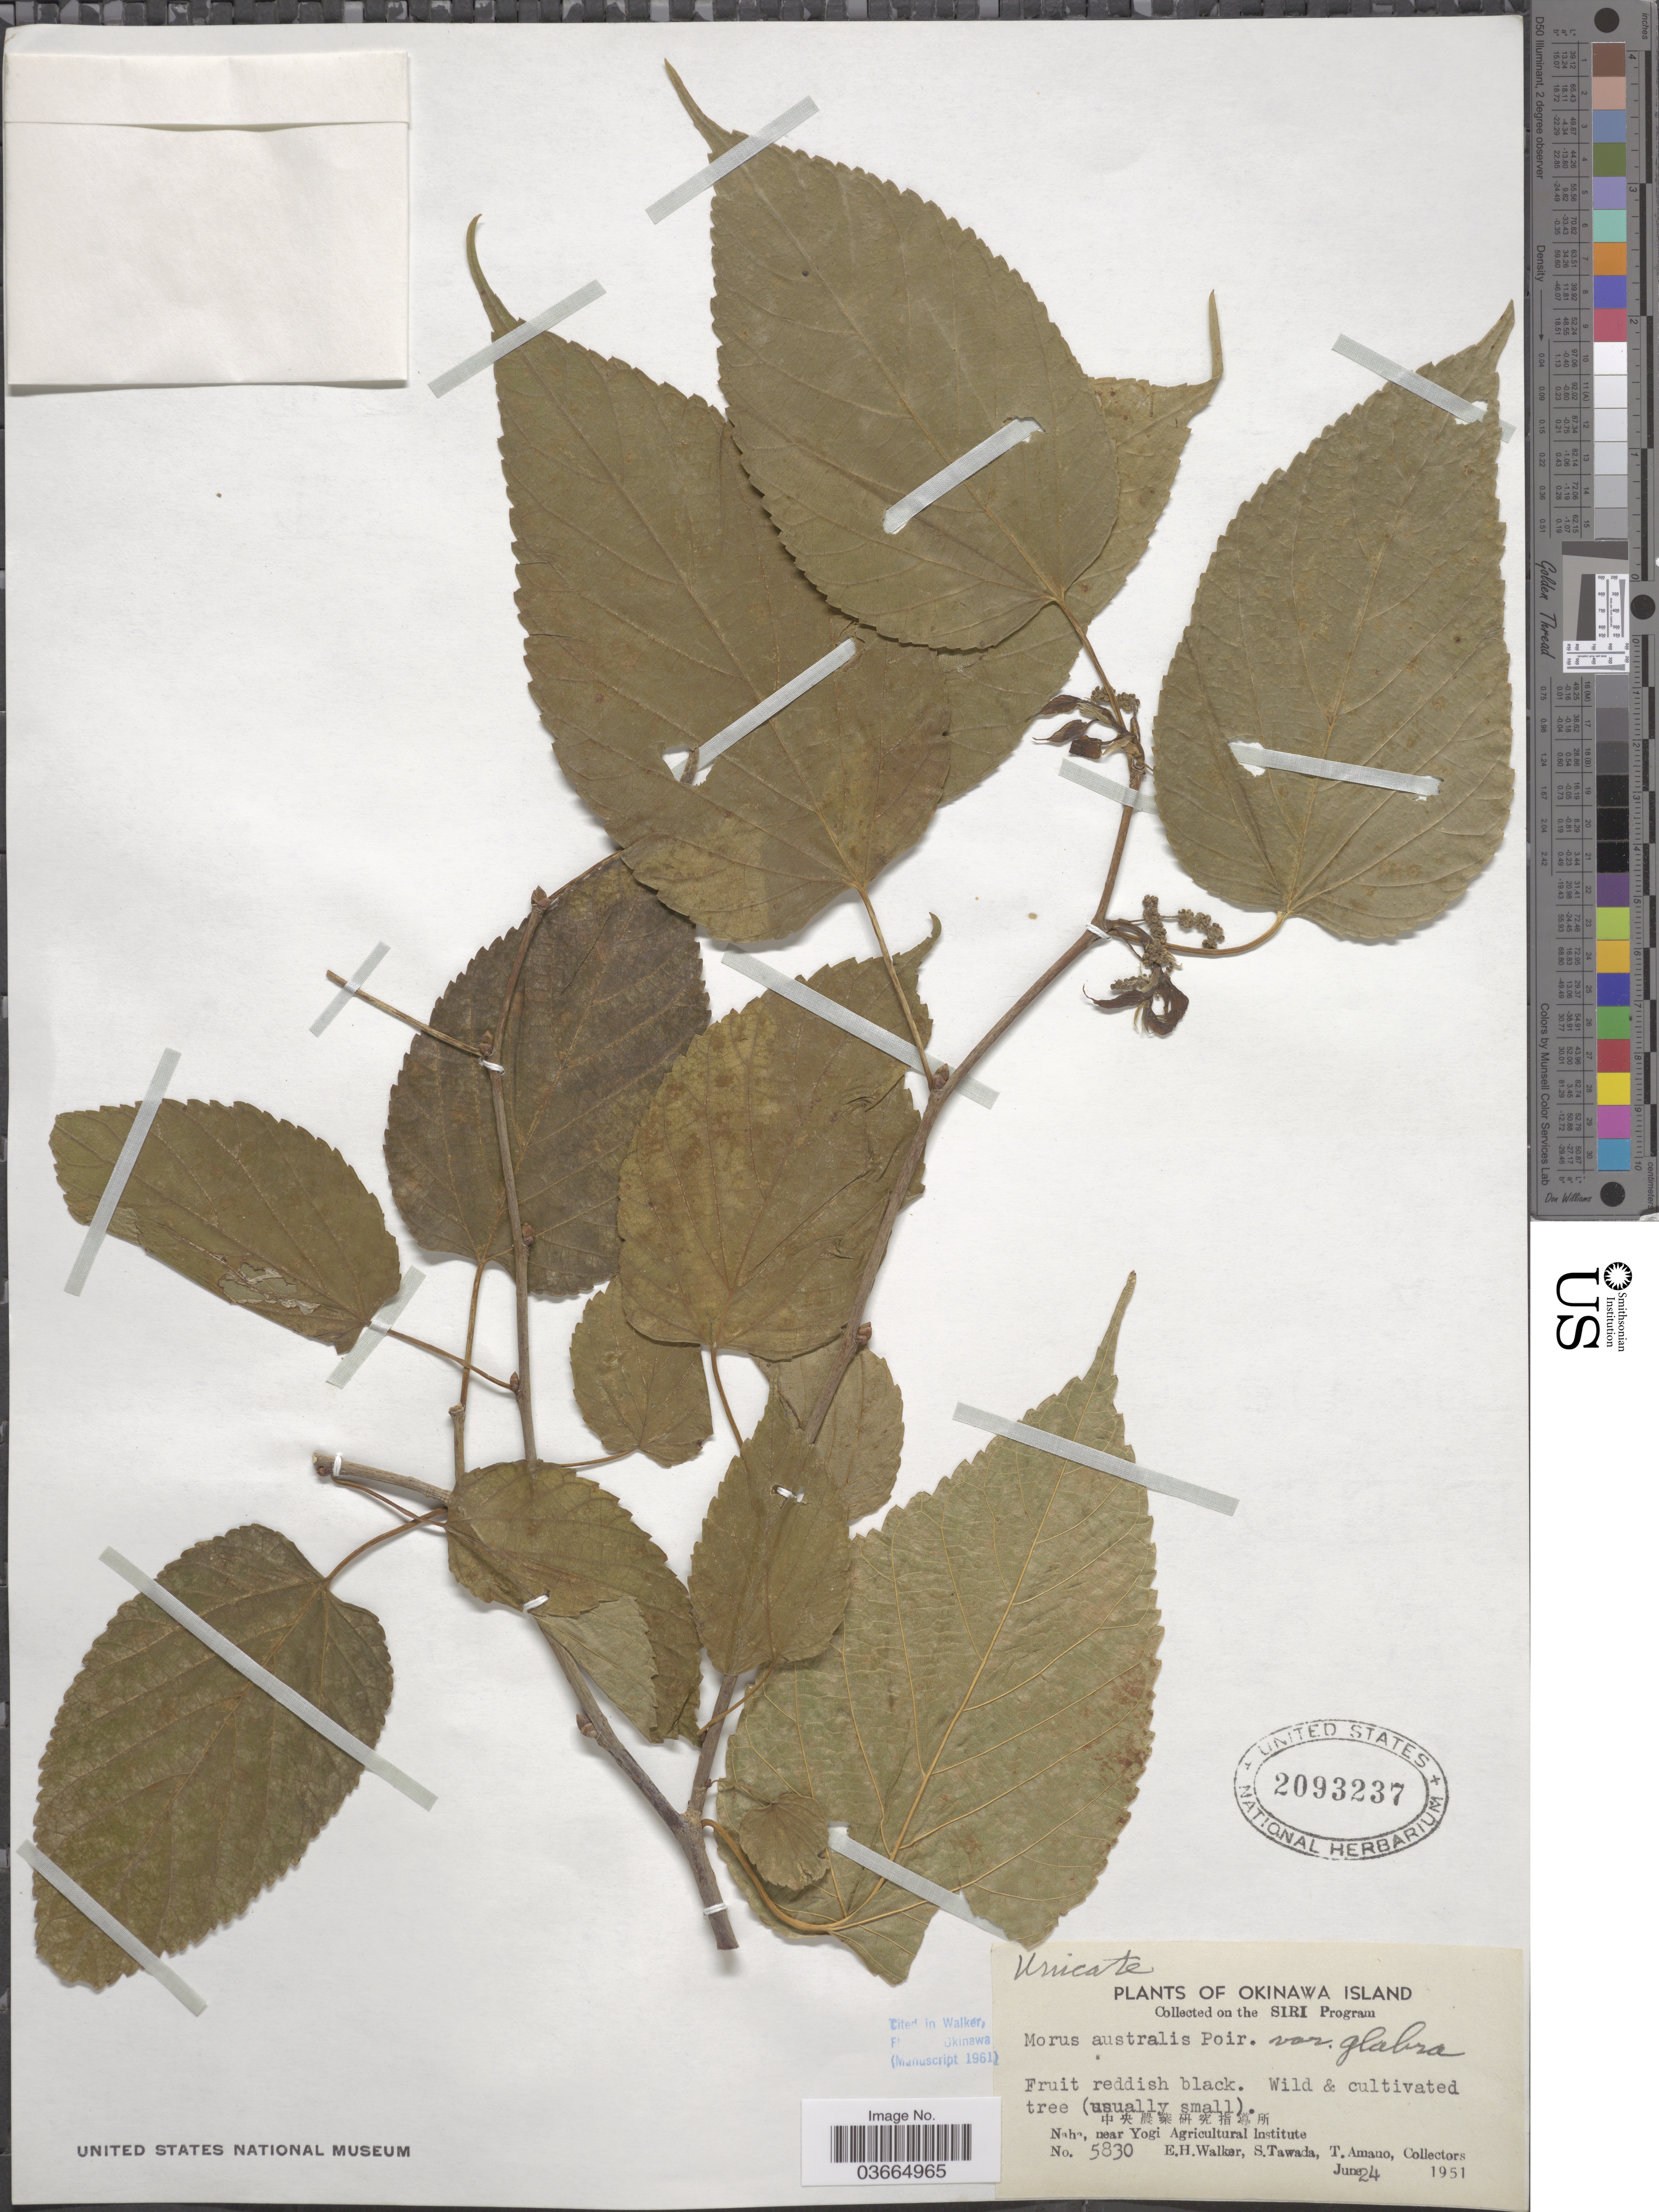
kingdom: Plantae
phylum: Tracheophyta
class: Magnoliopsida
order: Rosales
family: Moraceae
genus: Morus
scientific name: Morus australis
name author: Poir.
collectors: E. H. Walker, S. Tawada & T. Amano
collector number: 5830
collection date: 1951-06-24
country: Japan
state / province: Okinawa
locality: Okinawa Island. Naha, near Yogi Agricultural Institute.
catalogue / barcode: US 2093237